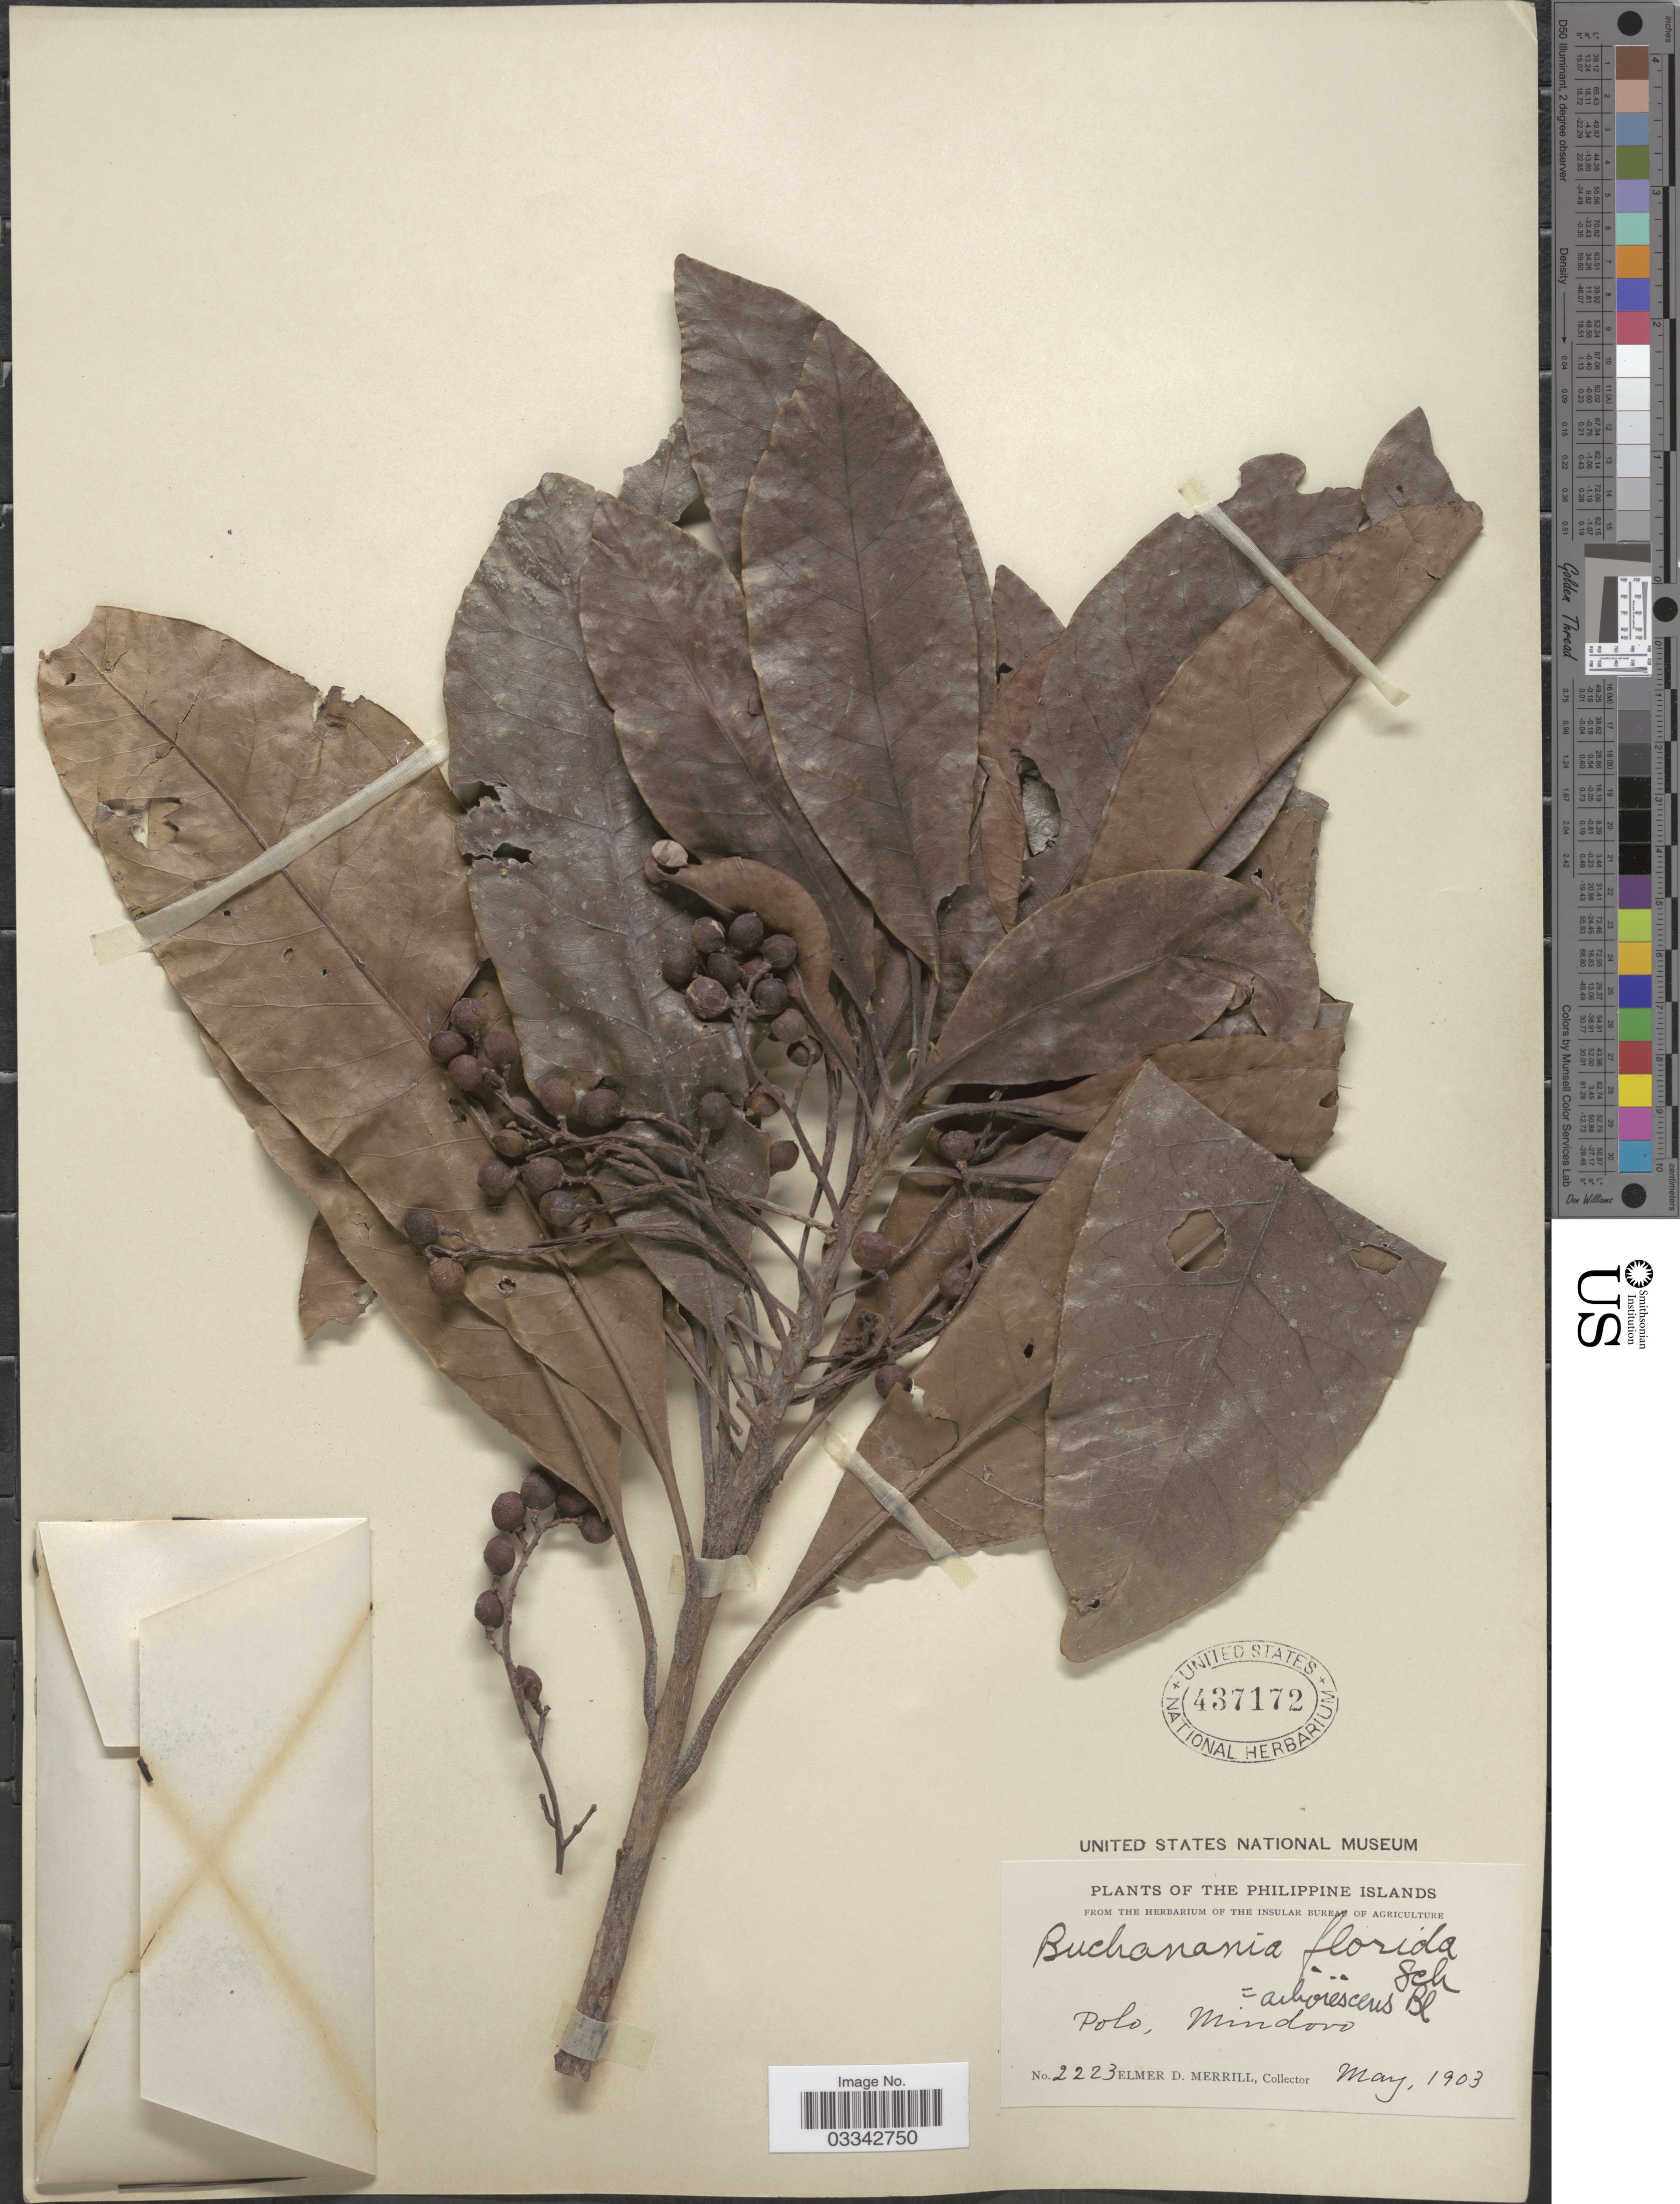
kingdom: Plantae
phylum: Tracheophyta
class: Magnoliopsida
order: Sapindales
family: Anacardiaceae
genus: Buchanania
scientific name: Buchanania arborescens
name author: (Blume) Blume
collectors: E. D. Merrill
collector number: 2223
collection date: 1903-05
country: Philippines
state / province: Mimaropa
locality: The Philippine Islands. Polo, Mindoro.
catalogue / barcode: US 437172